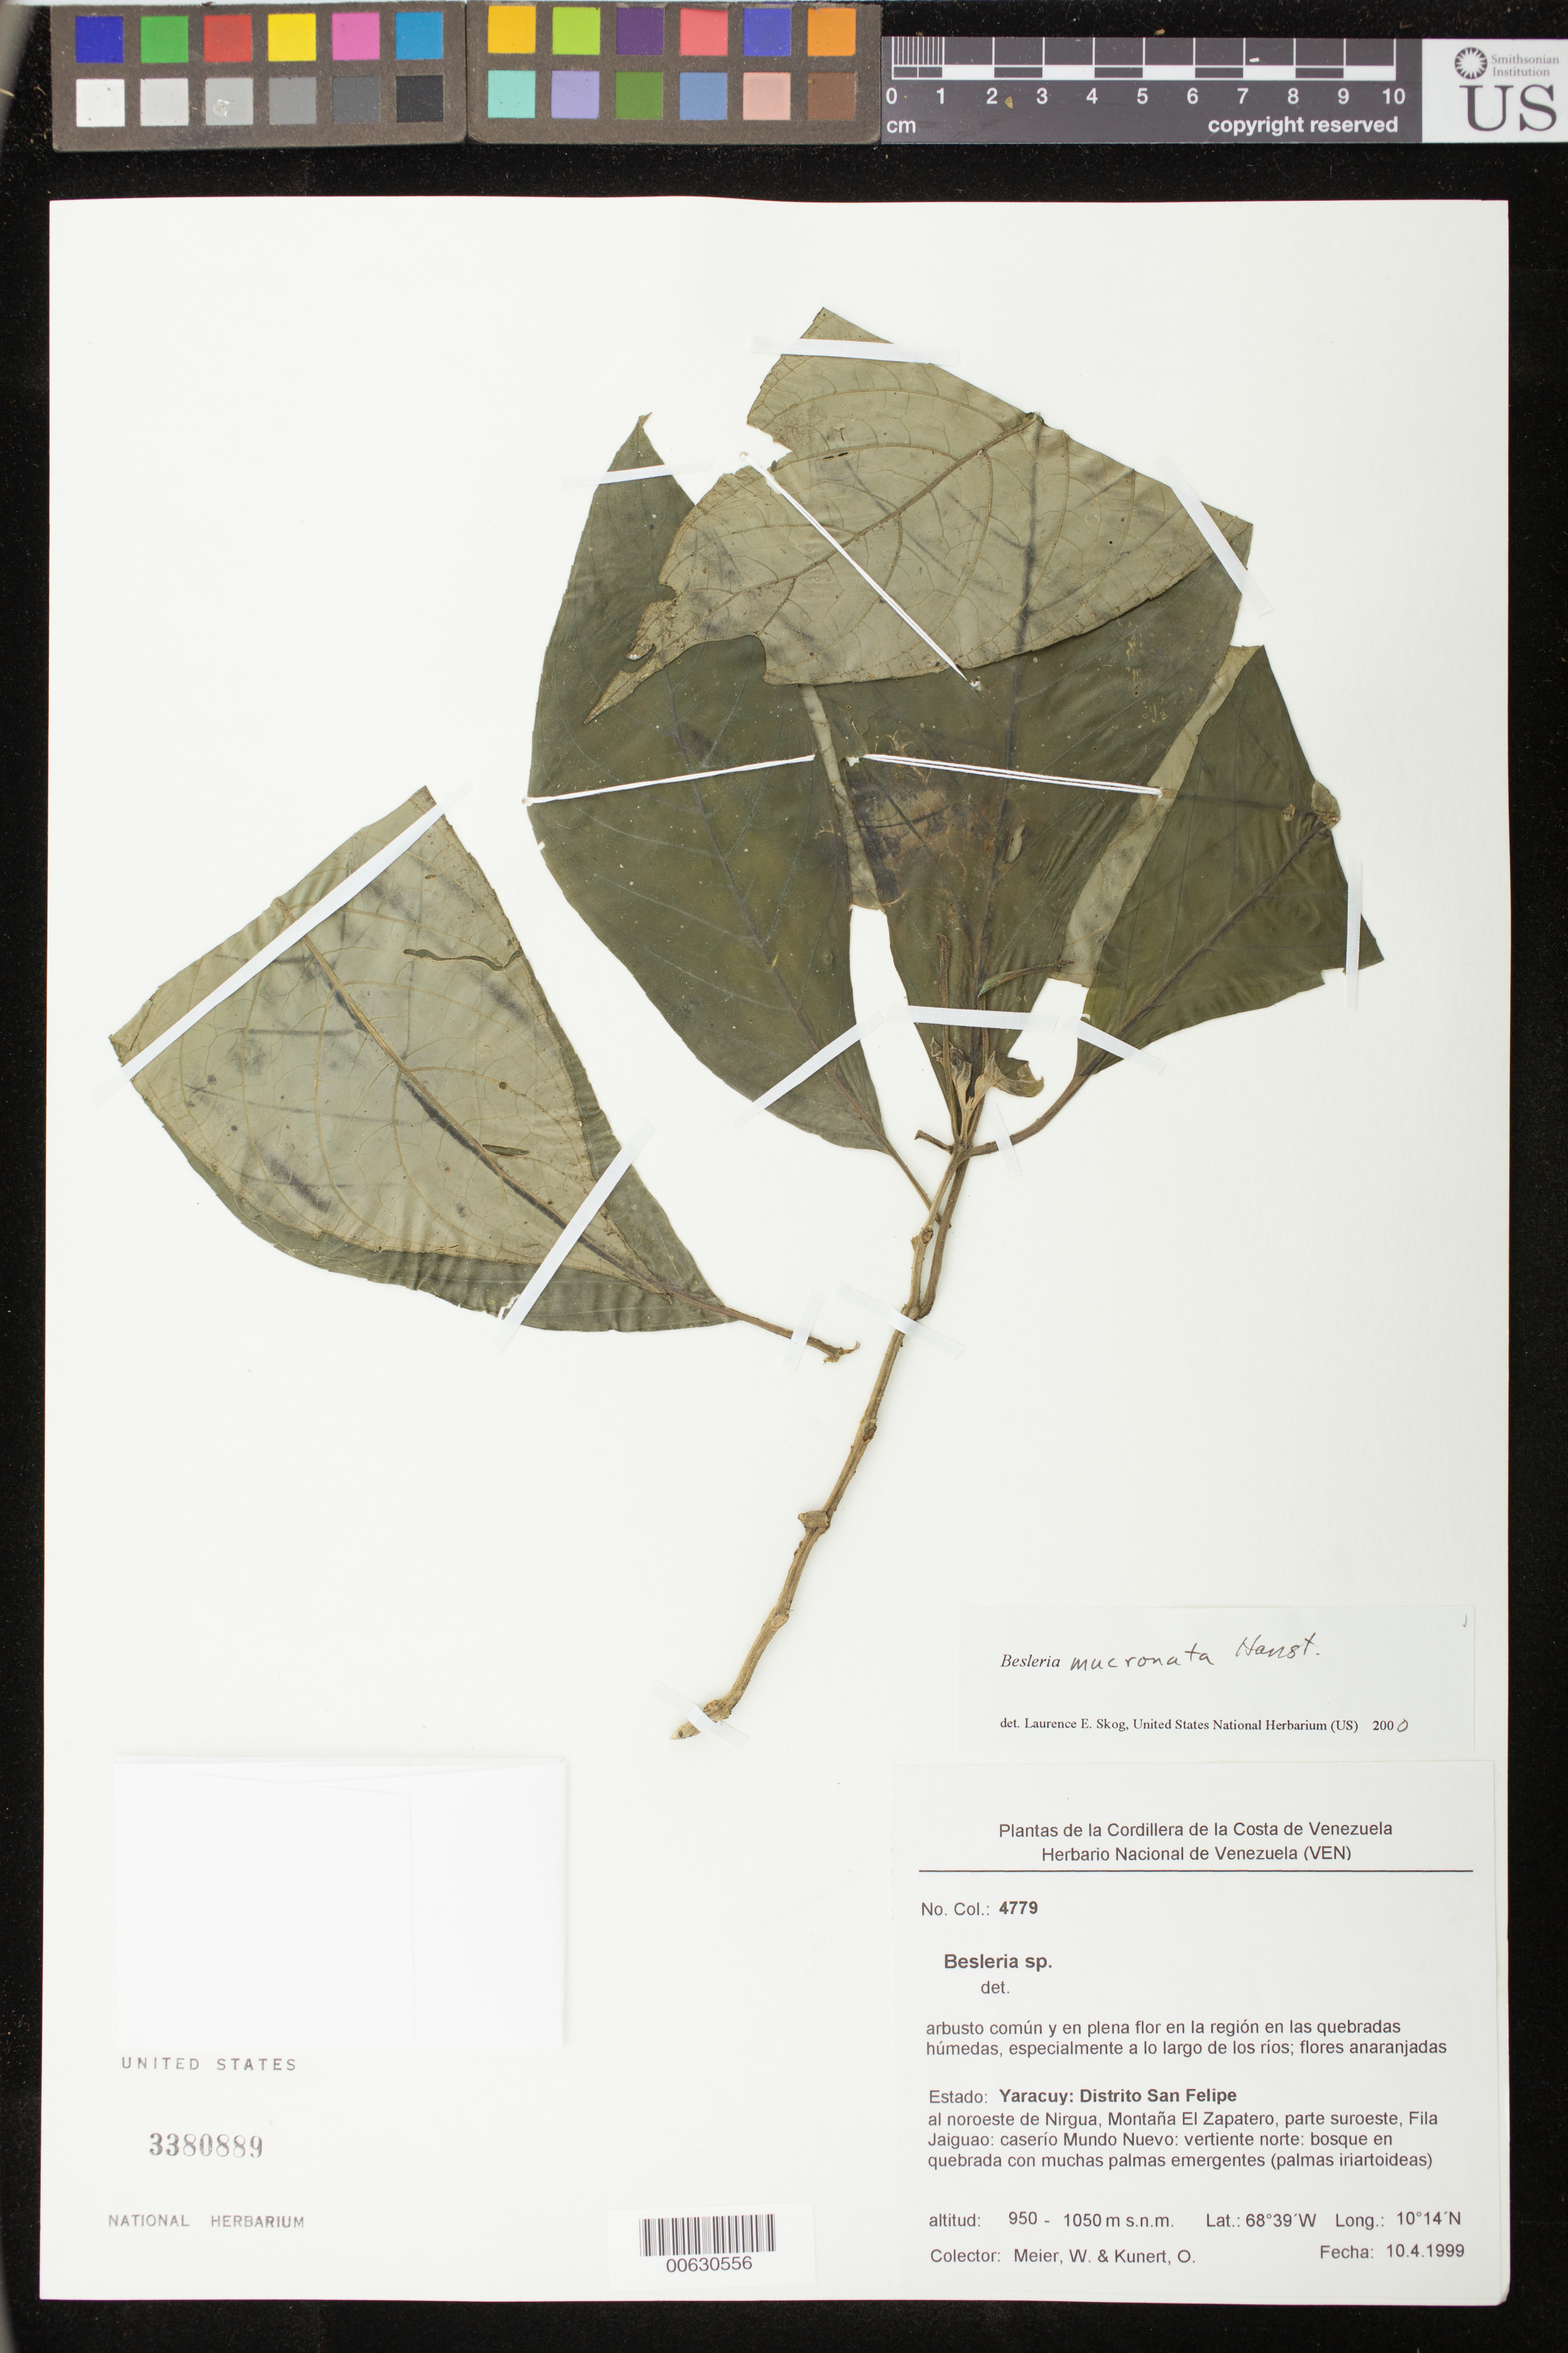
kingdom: Plantae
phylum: Tracheophyta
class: Magnoliopsida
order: Lamiales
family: Gesneriaceae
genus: Besleria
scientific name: Besleria mucronata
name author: Hanst.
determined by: Skog, Laurence E.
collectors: W. Meier & O. Kunert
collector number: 4779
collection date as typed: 10 Apr 1999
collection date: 1999-04-10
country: Venezuela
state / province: Yaracuy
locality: Distrito San Felipe; al noroeste de Nirgua, Montaña El Zapatero, parte suroeste, Fila Jaiguao: caserío Mundo Nuevo: vertiente norte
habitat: Bosque en quebrada con muchas palmas emergentes (palmas iriartoideas)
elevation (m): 950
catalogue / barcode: US 3380889